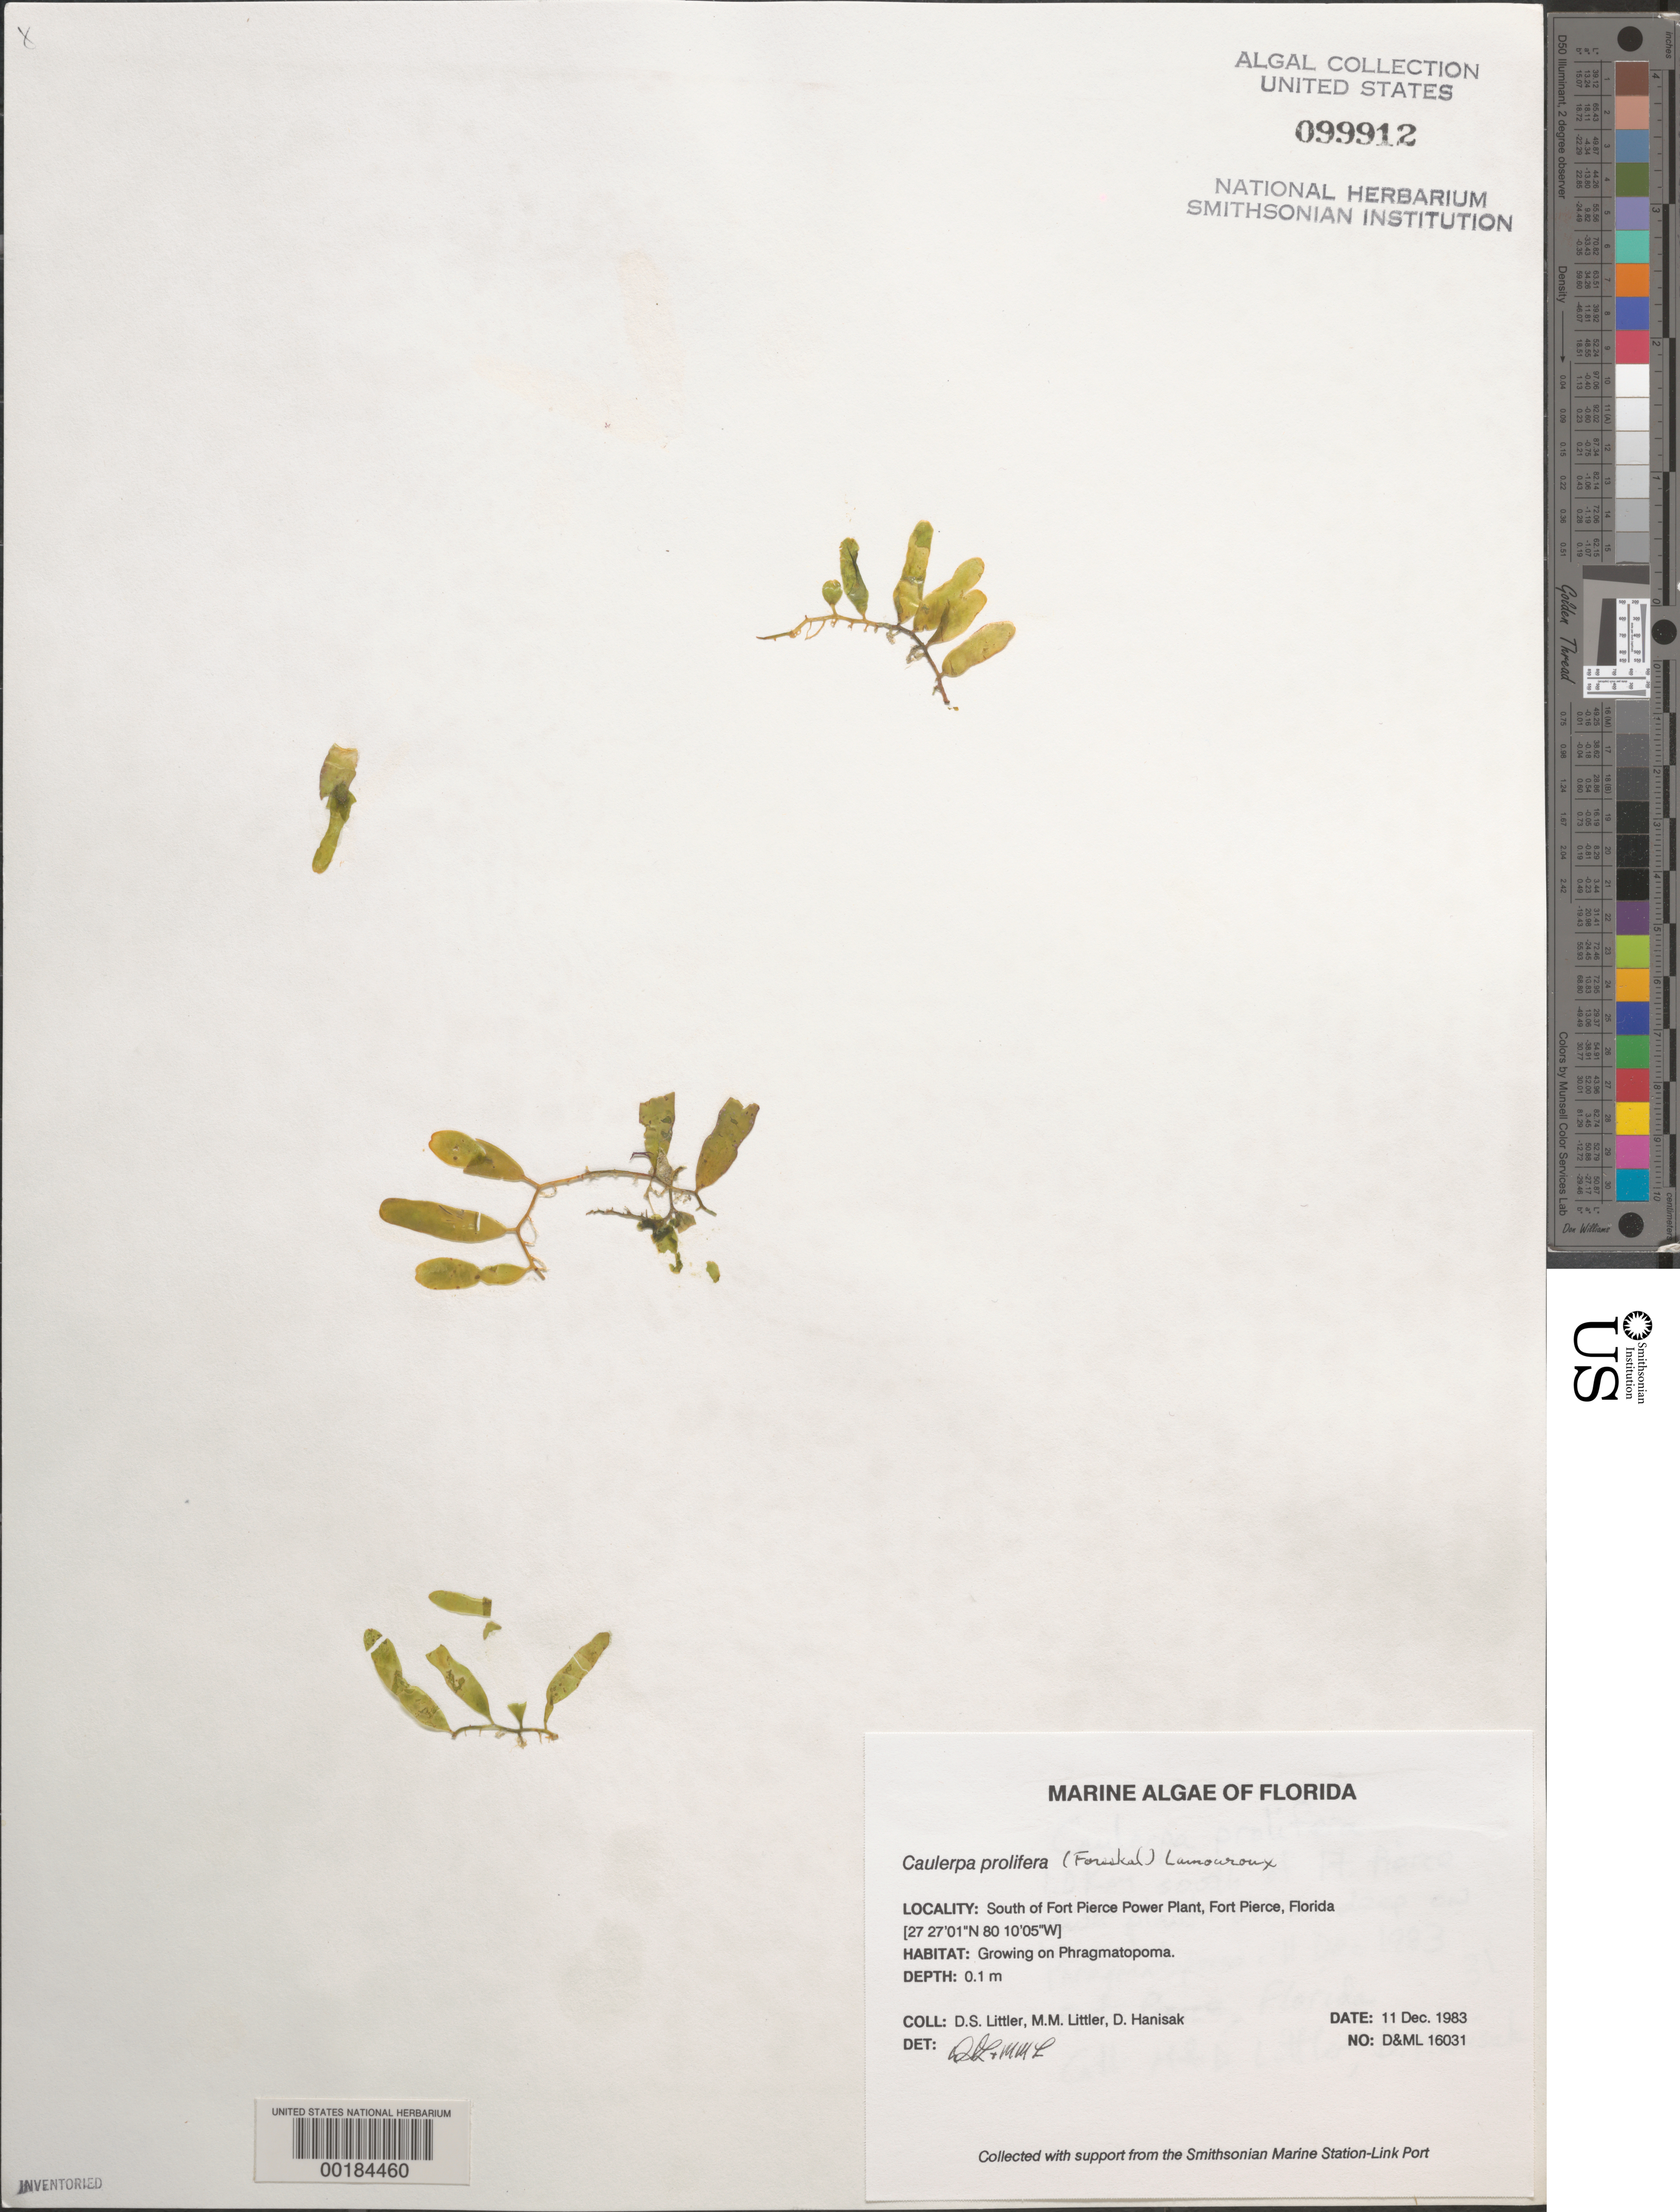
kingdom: Plantae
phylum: Chlorophyta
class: Ulvophyceae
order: Bryopsidales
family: Caulerpaceae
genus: Caulerpa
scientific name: Caulerpa prolifera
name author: (Forssk.) J.V.Lamouroux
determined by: Littler, D. S.; Littler, M. M.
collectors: D. S. Littler, M. M. Littler & M. Hanisak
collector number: D&ML 16031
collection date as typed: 11 Dec 1983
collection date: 1983-12-11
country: United States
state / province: Florida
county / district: Saint Lucie County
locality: Fort Pierce, south of Fort Pierce power plant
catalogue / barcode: US 99912